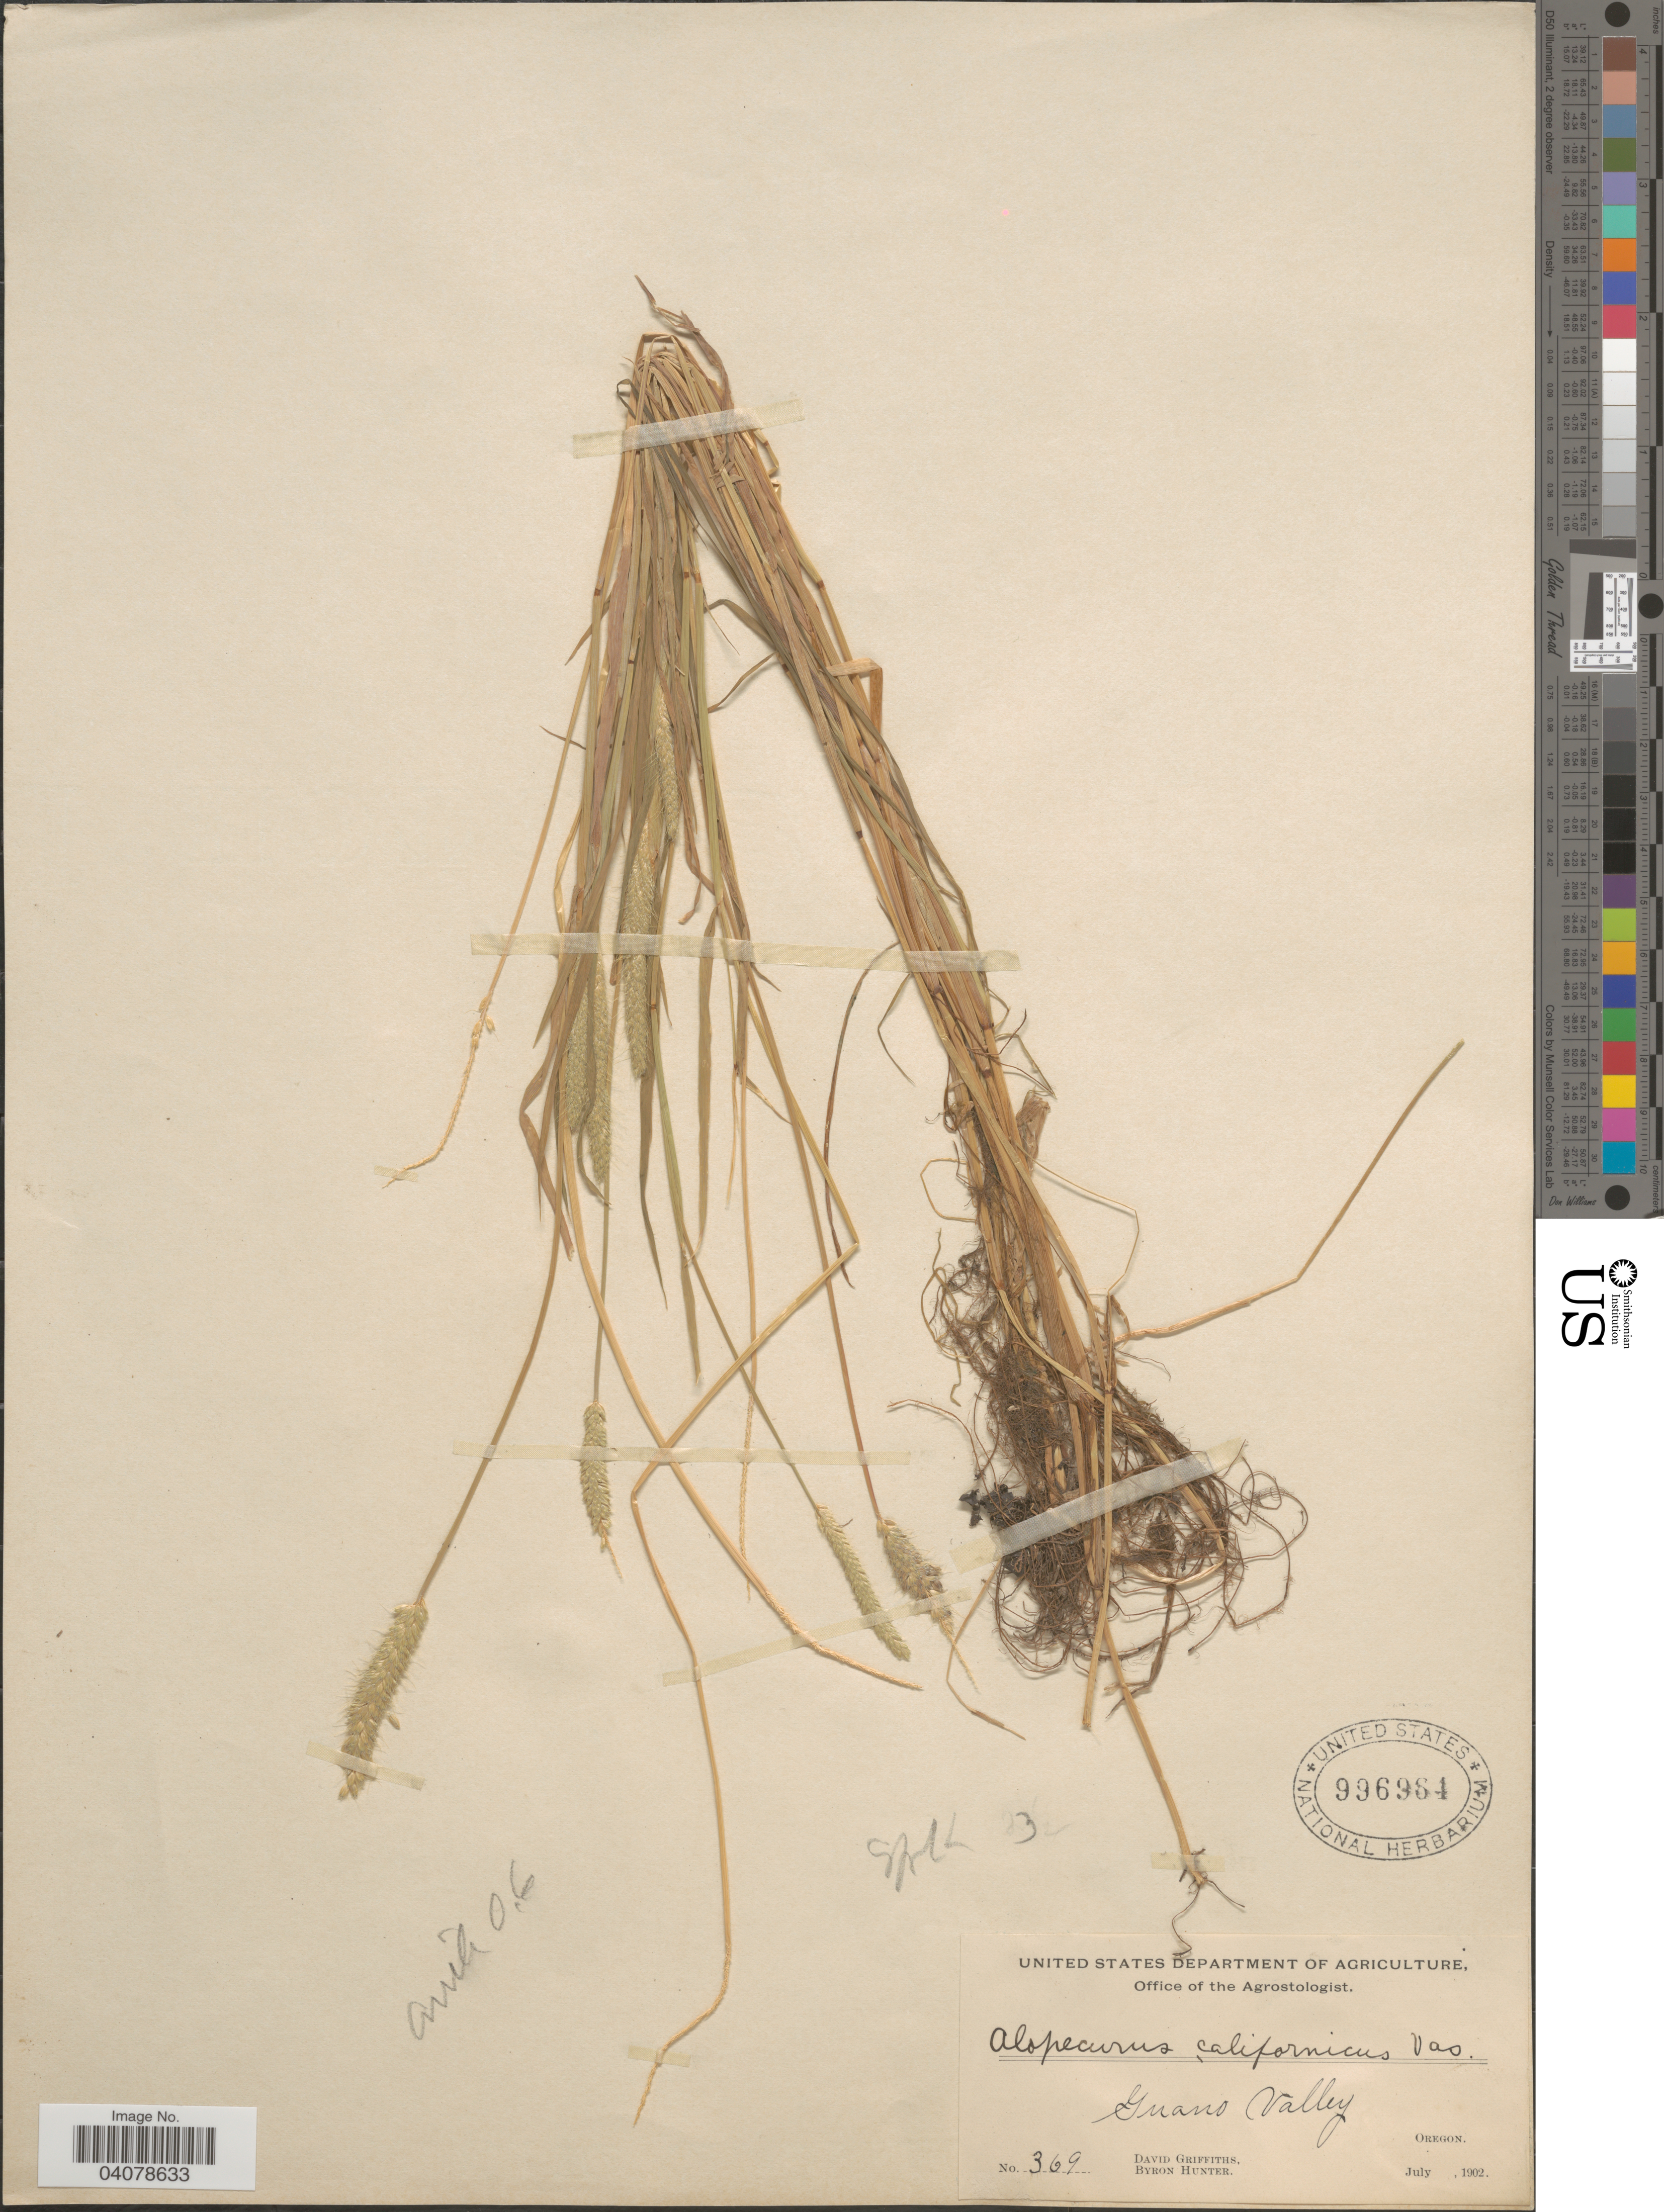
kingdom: Plantae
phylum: Tracheophyta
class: Liliopsida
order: Poales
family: Poaceae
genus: Alopecurus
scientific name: Alopecurus carolinianus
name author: Walter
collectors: D. Griffiths & B. Hunter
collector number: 369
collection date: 1902-07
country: United States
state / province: Oregon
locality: Guano Valley.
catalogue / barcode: US 996964